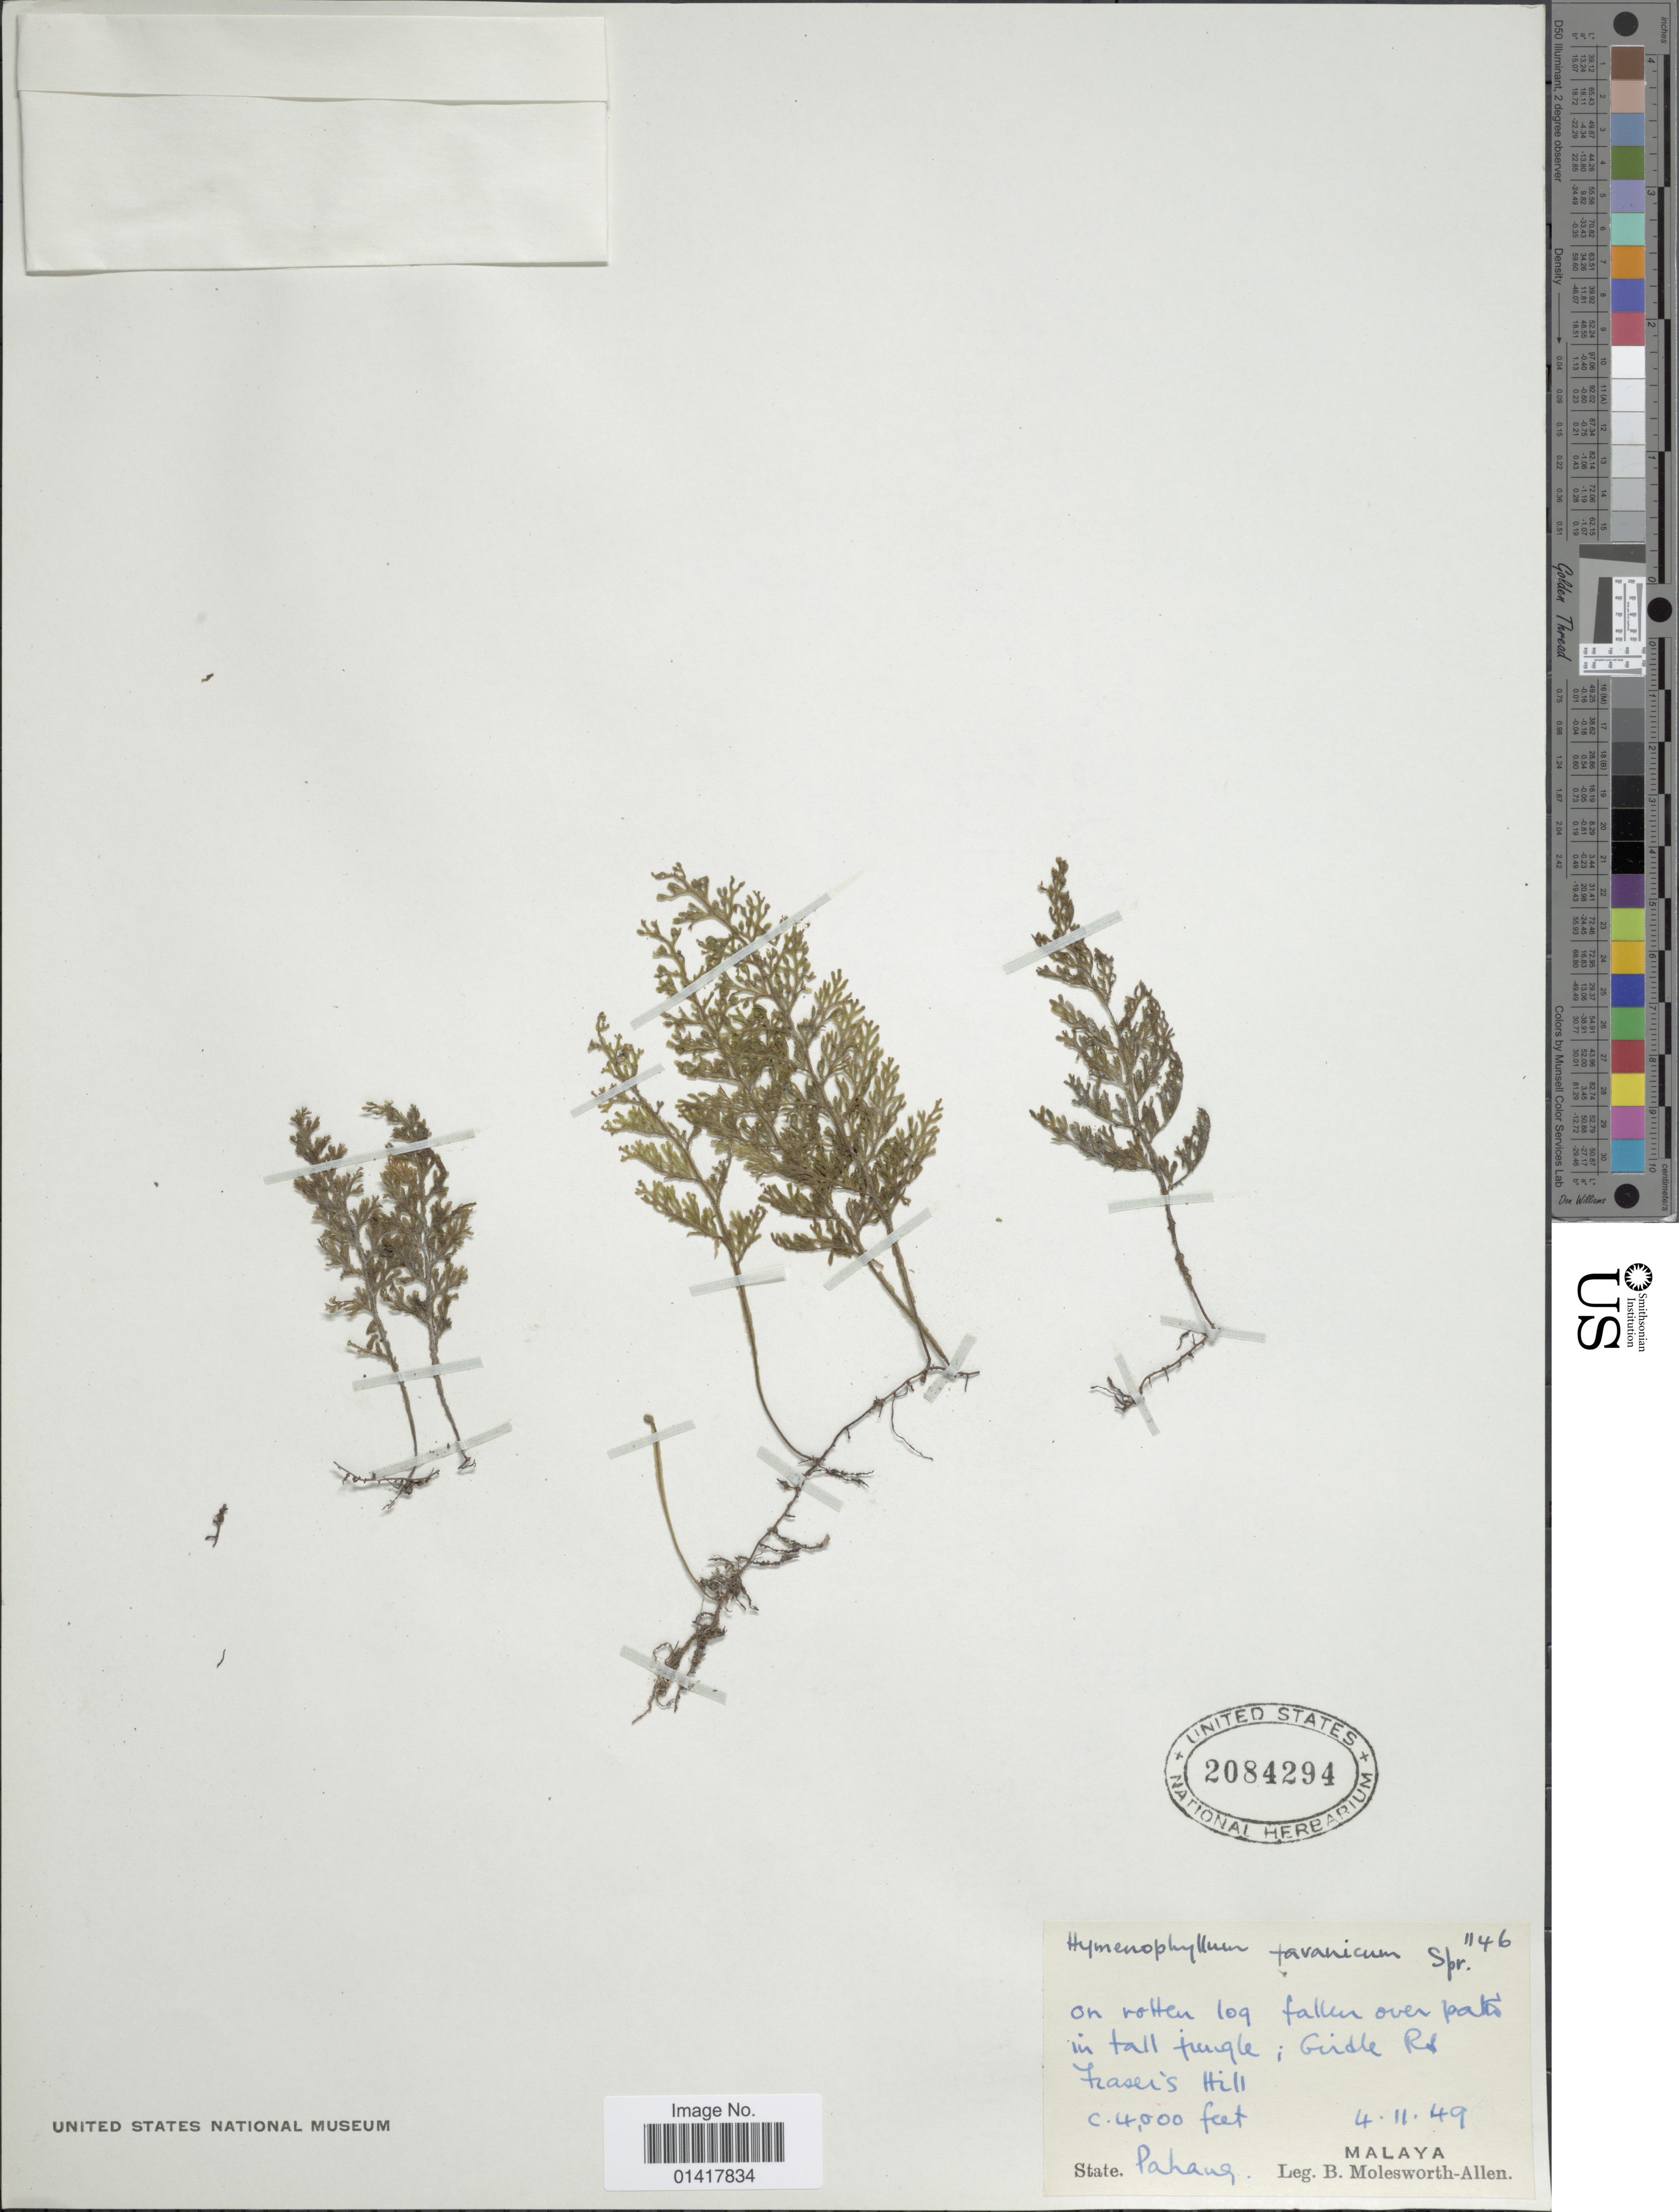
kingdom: Plantae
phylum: Tracheophyta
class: Polypodiopsida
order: Hymenophyllales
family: Hymenophyllaceae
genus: Hymenophyllum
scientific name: Hymenophyllum javanicum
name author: Spreng.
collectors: B. E. G. Molesworth-Allen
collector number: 1146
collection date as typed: Transcribed d/m/y: 4/11/49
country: Malaysia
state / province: Pahang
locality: On rotten log fallen over paths in tall jungle, Girdle road. Fraser's Hill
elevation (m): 1219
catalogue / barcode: US 2084294